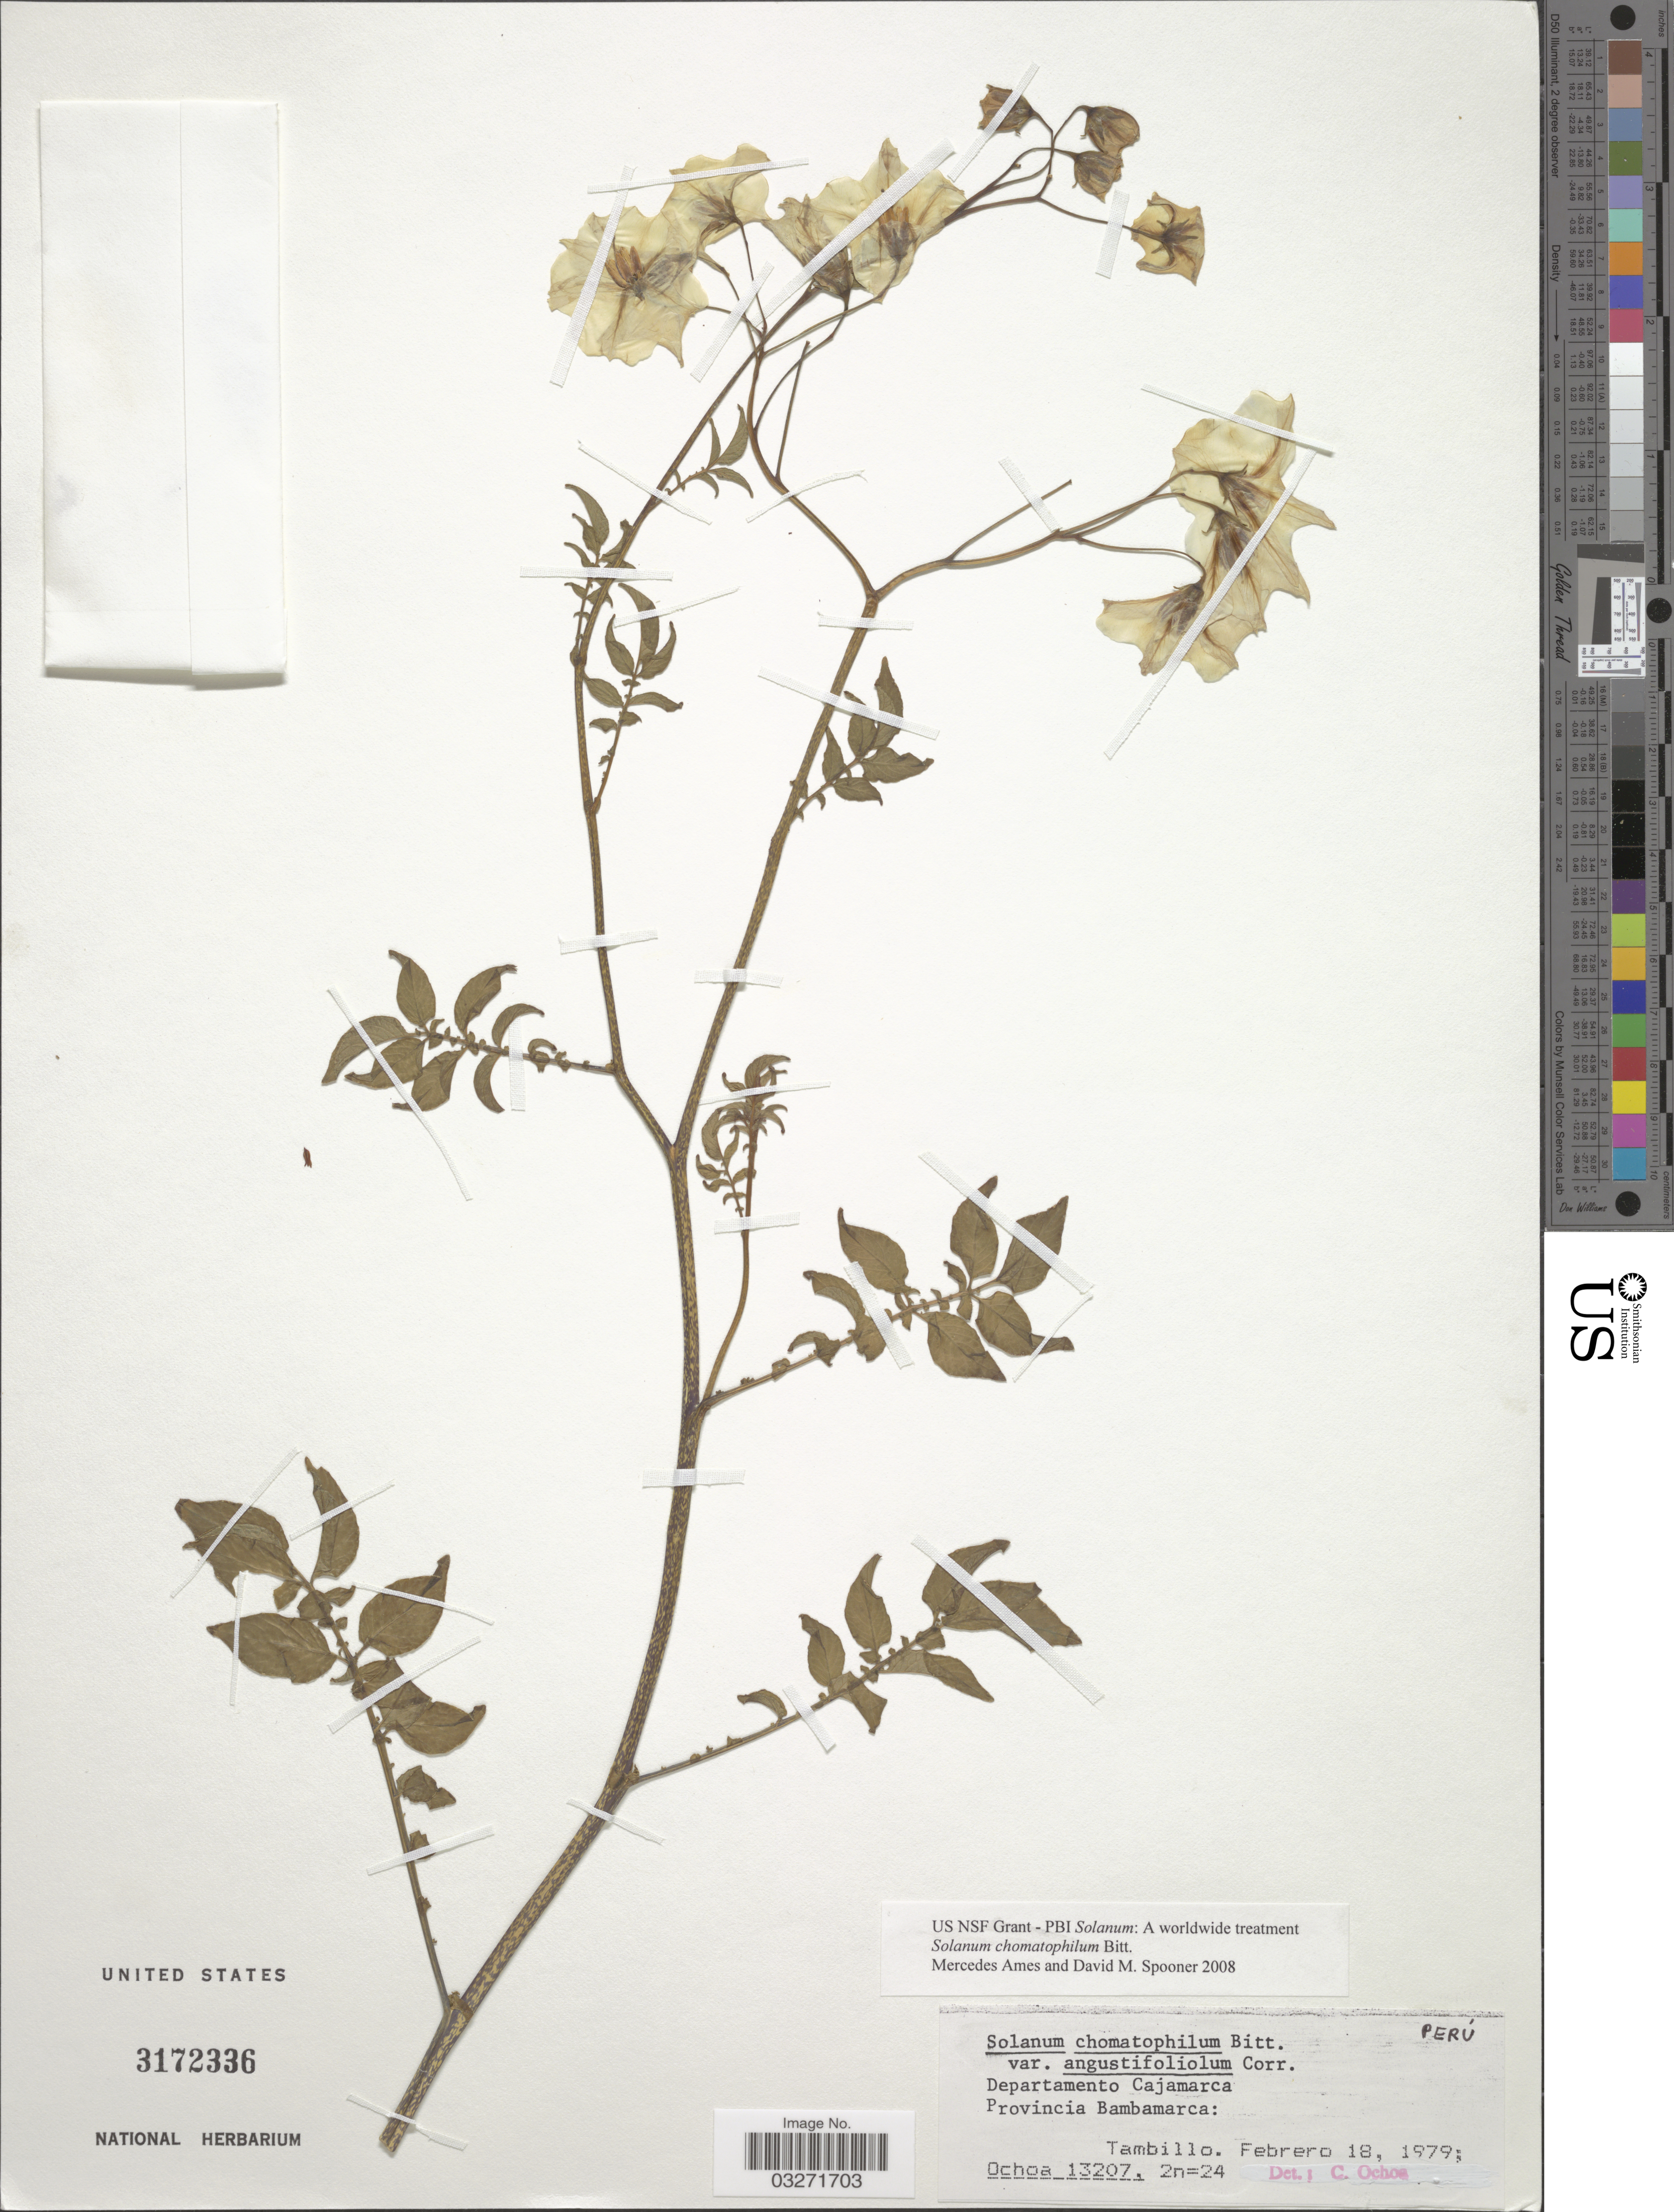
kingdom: Plantae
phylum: Tracheophyta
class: Magnoliopsida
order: Solanales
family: Solanaceae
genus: Solanum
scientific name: Solanum chomatophilum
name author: Bitter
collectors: -. Ochoa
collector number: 13207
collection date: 1979-02-18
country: Peru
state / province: Cajamarca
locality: Departamento Cajamarca. Provincia Bambamarca: Tambillo.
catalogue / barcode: US 3172336